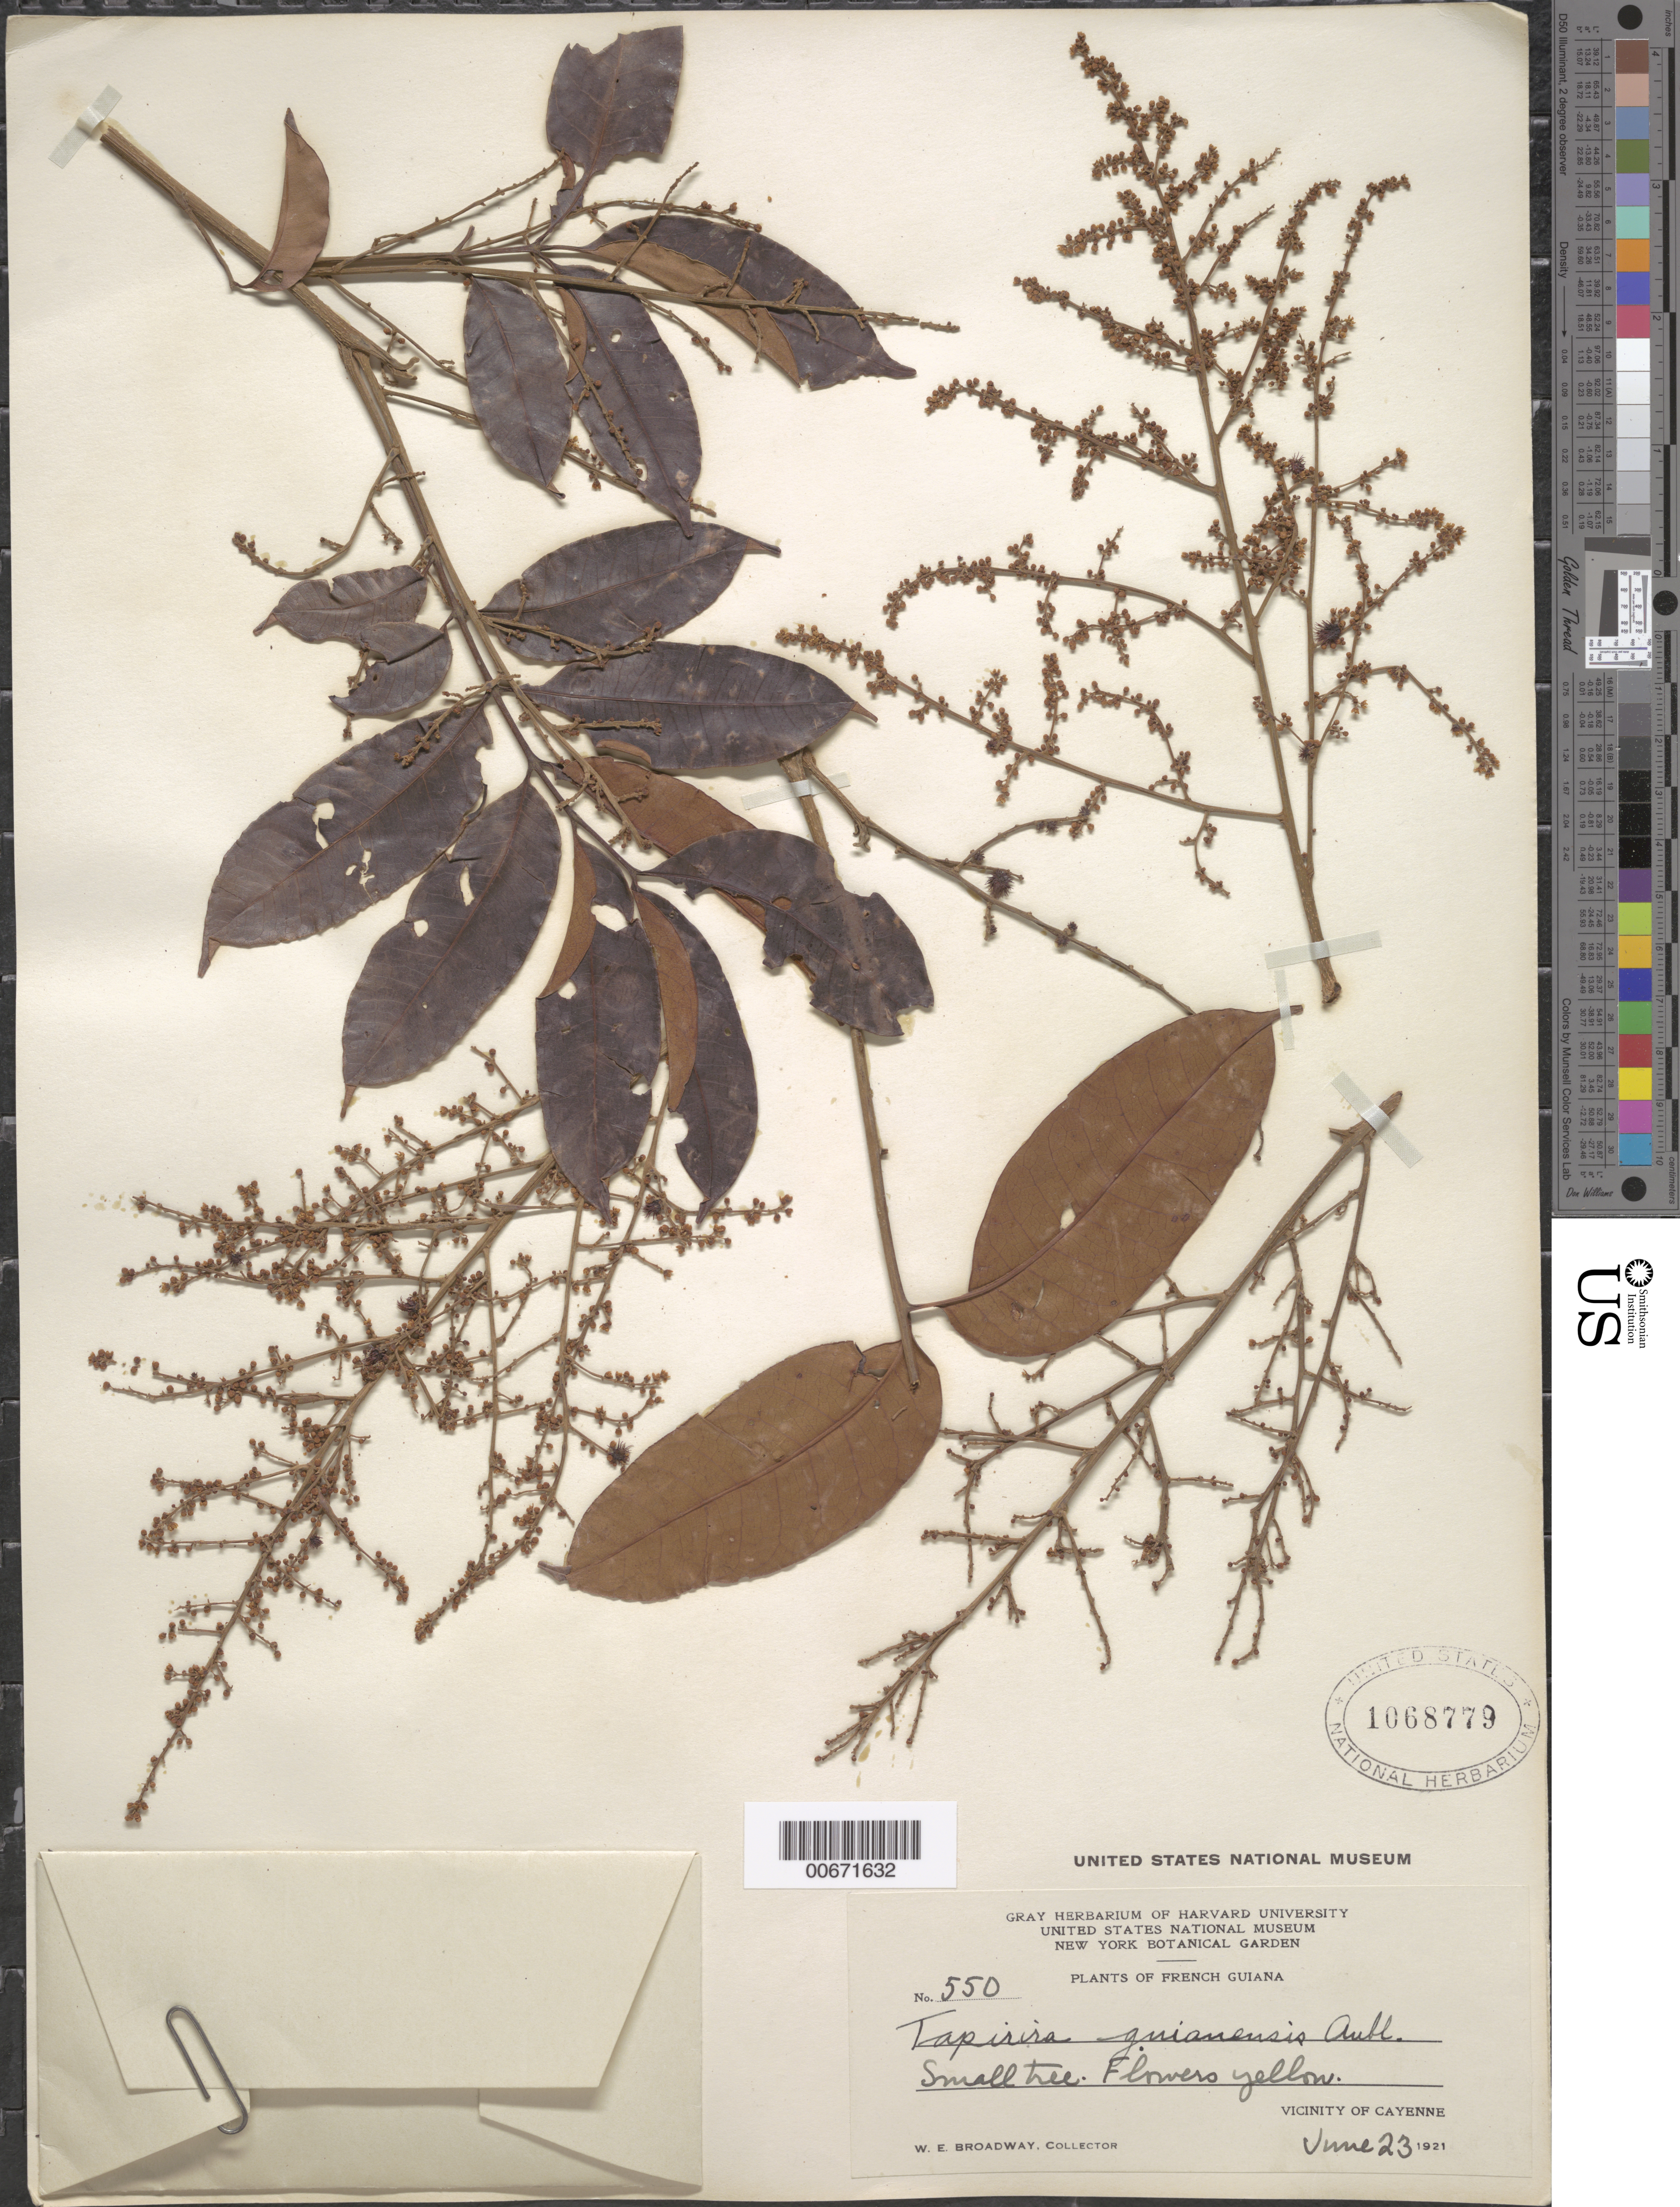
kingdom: Plantae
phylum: Tracheophyta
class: Magnoliopsida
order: Sapindales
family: Anacardiaceae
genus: Tapirira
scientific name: Tapirira guianensis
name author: Aubl.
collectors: W. E. Broadway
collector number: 550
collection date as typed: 23-Jun-21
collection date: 1921-06-23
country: French Guiana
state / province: Cayenne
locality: Cayenne, vic.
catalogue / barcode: US 1068779